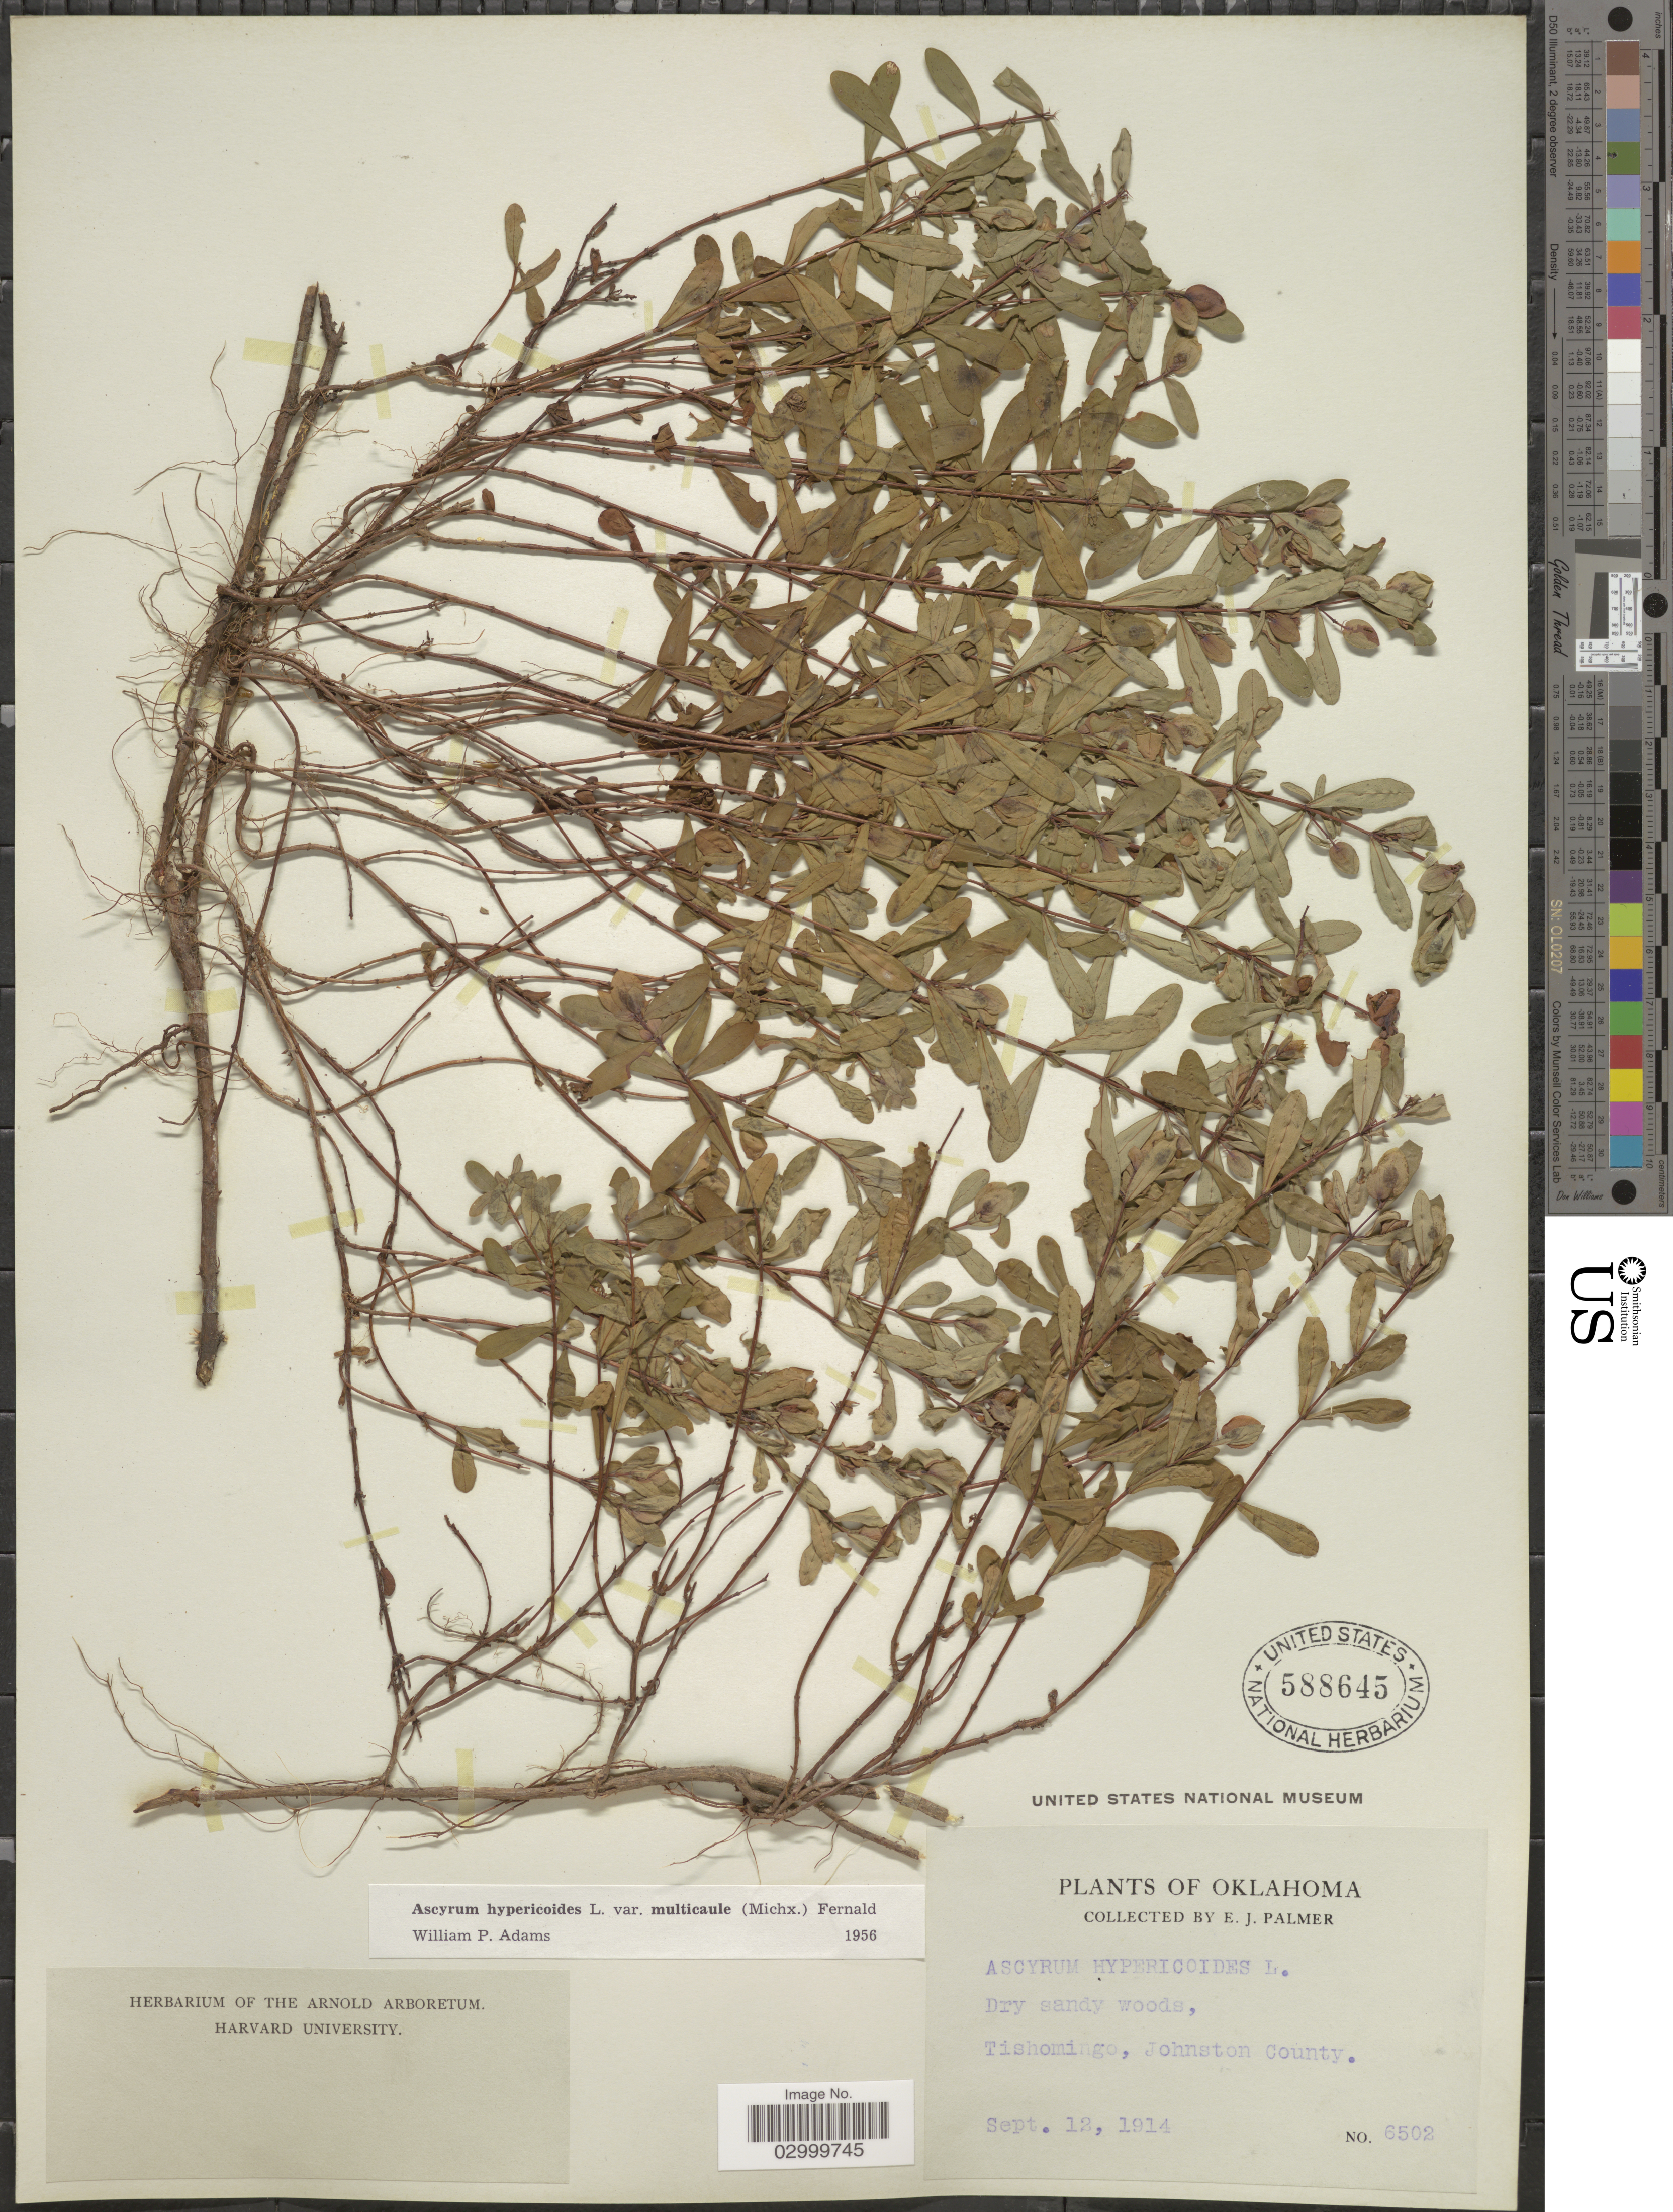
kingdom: Plantae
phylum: Tracheophyta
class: Magnoliopsida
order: Malpighiales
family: Hypericaceae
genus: Hypericum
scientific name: Hypericum stragulum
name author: W.P. Adams & N. Robson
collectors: E. J. Palmer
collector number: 6502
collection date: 1914-09-12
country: United States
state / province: Oklahoma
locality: Tishomingo, Johnston County.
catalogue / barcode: US 588645